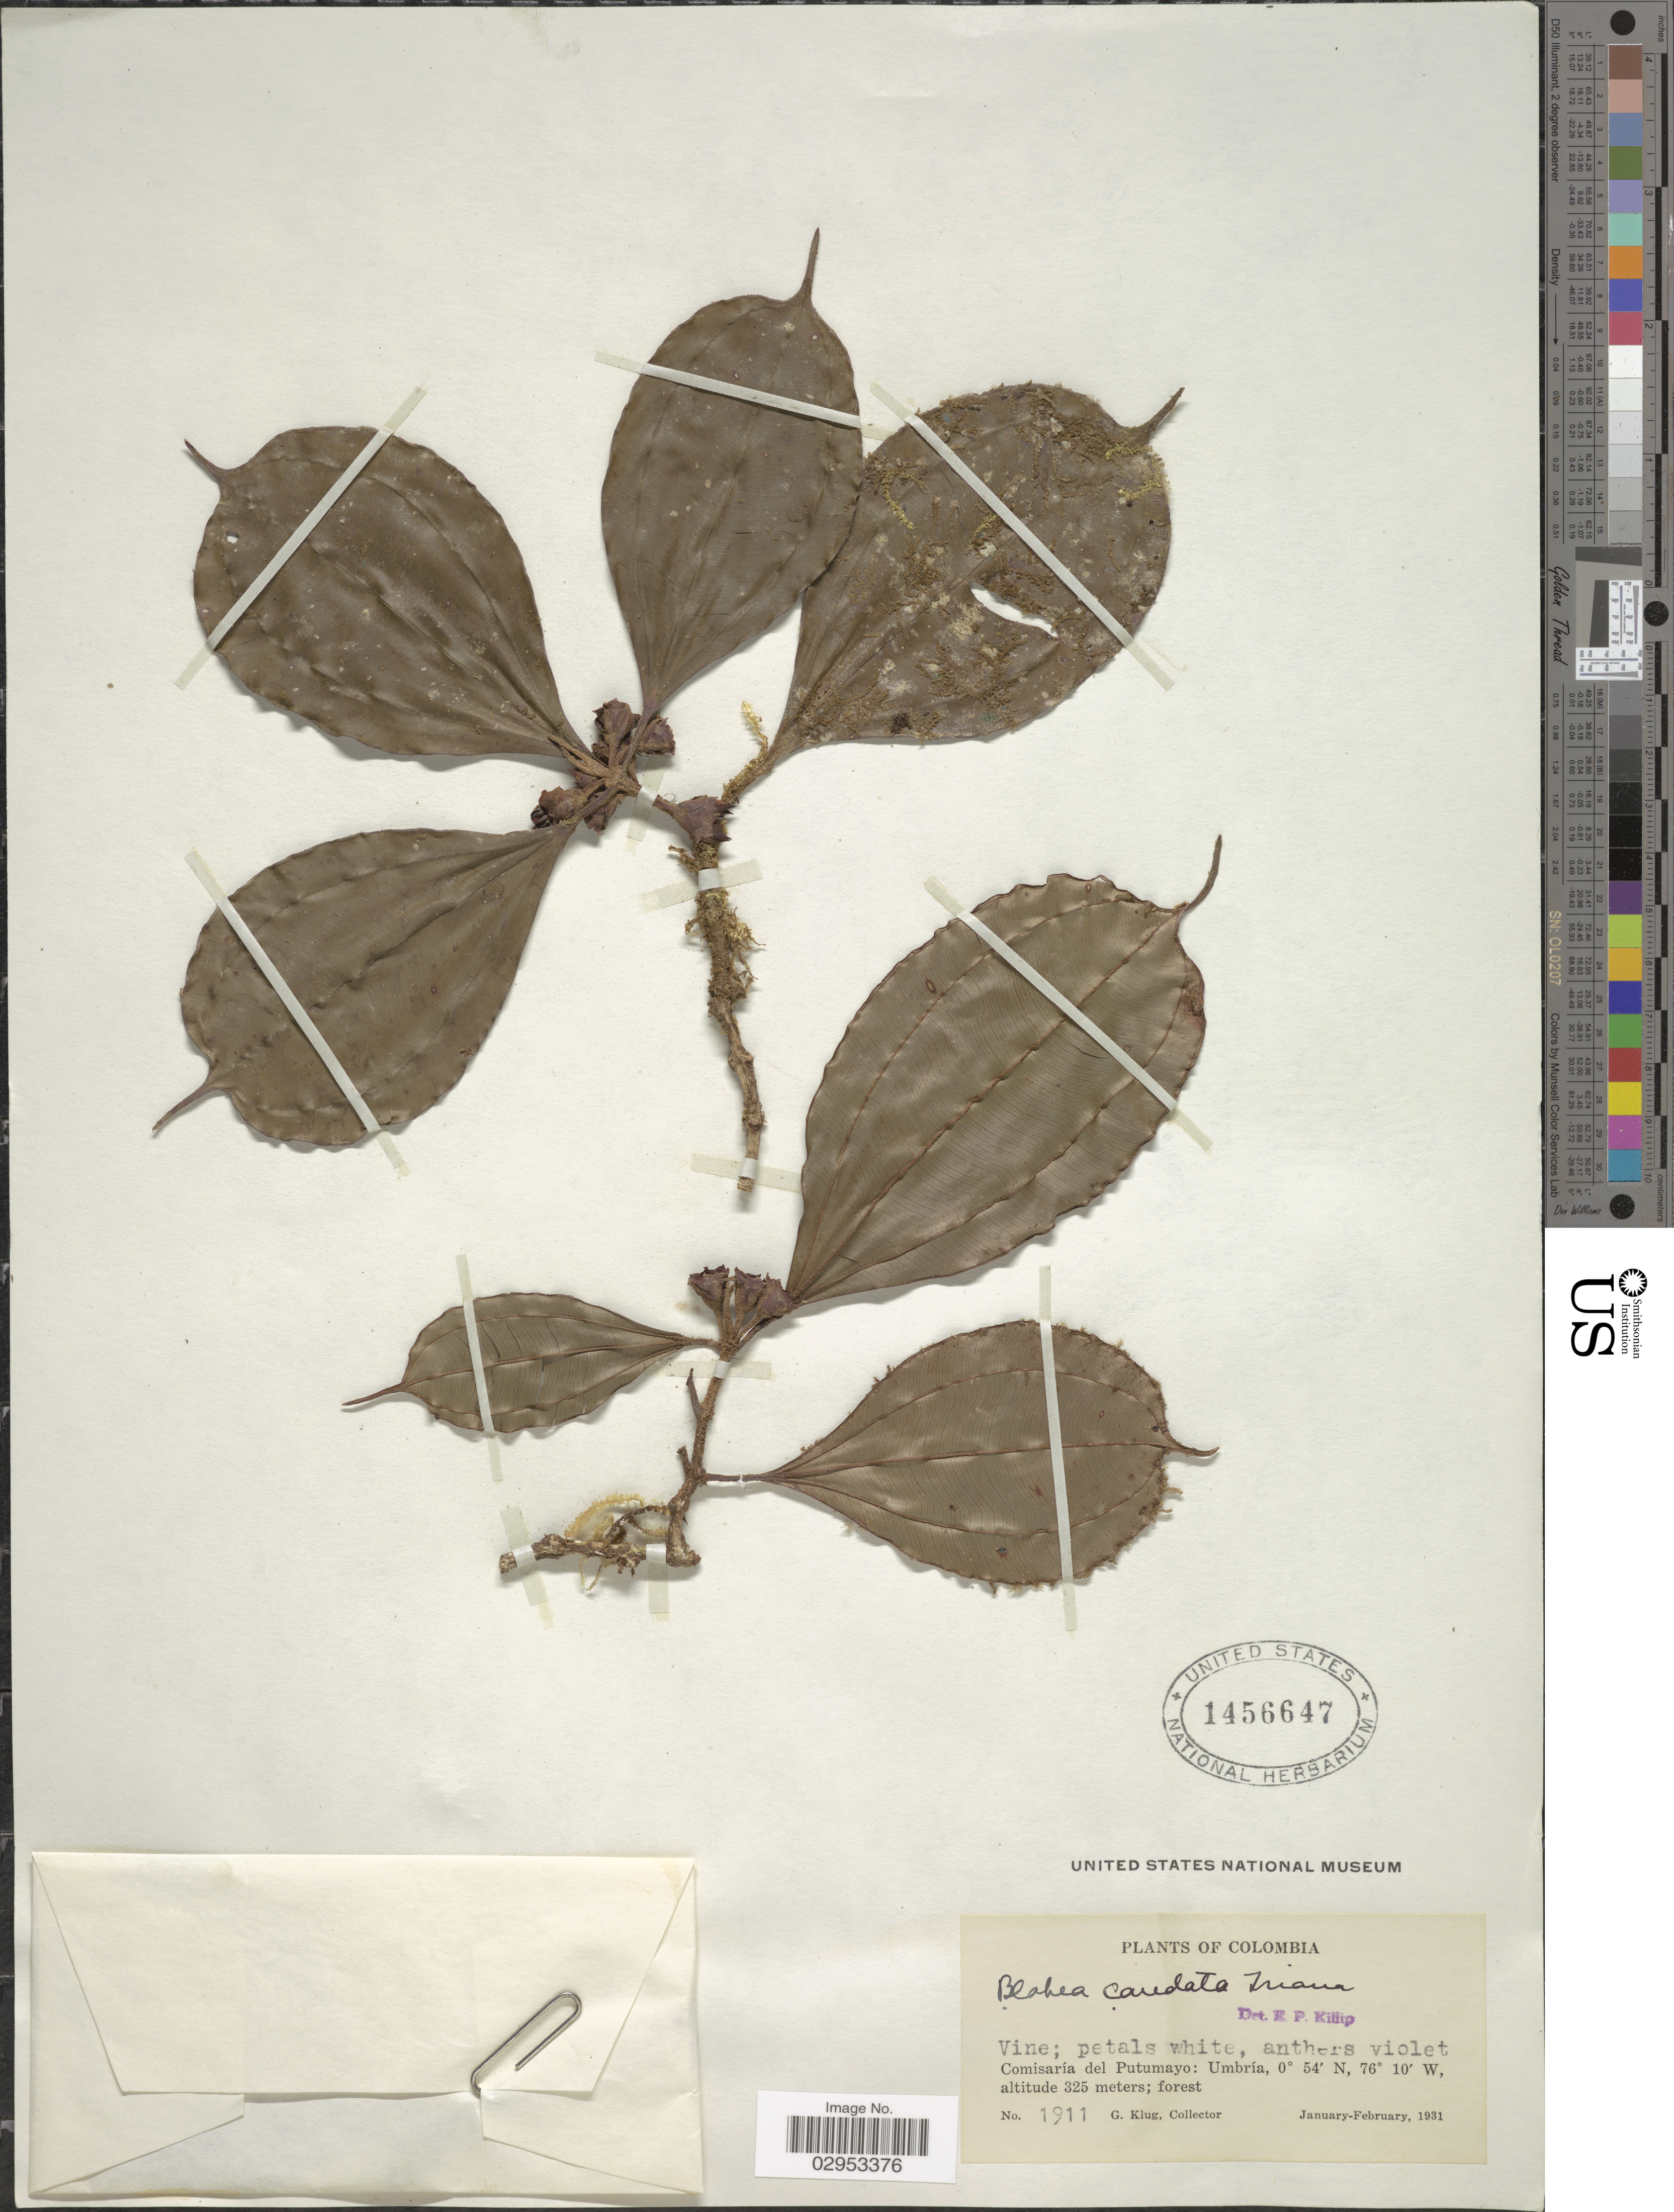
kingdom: Plantae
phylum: Tracheophyta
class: Magnoliopsida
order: Myrtales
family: Melastomataceae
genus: Blakea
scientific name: Blakea rosea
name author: D. Don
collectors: G. Klug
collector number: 1911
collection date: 1931-01/1931-02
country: Colombia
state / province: Putumayo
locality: Comisaría del Putumayo: Umbría.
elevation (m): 325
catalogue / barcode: US 1456647